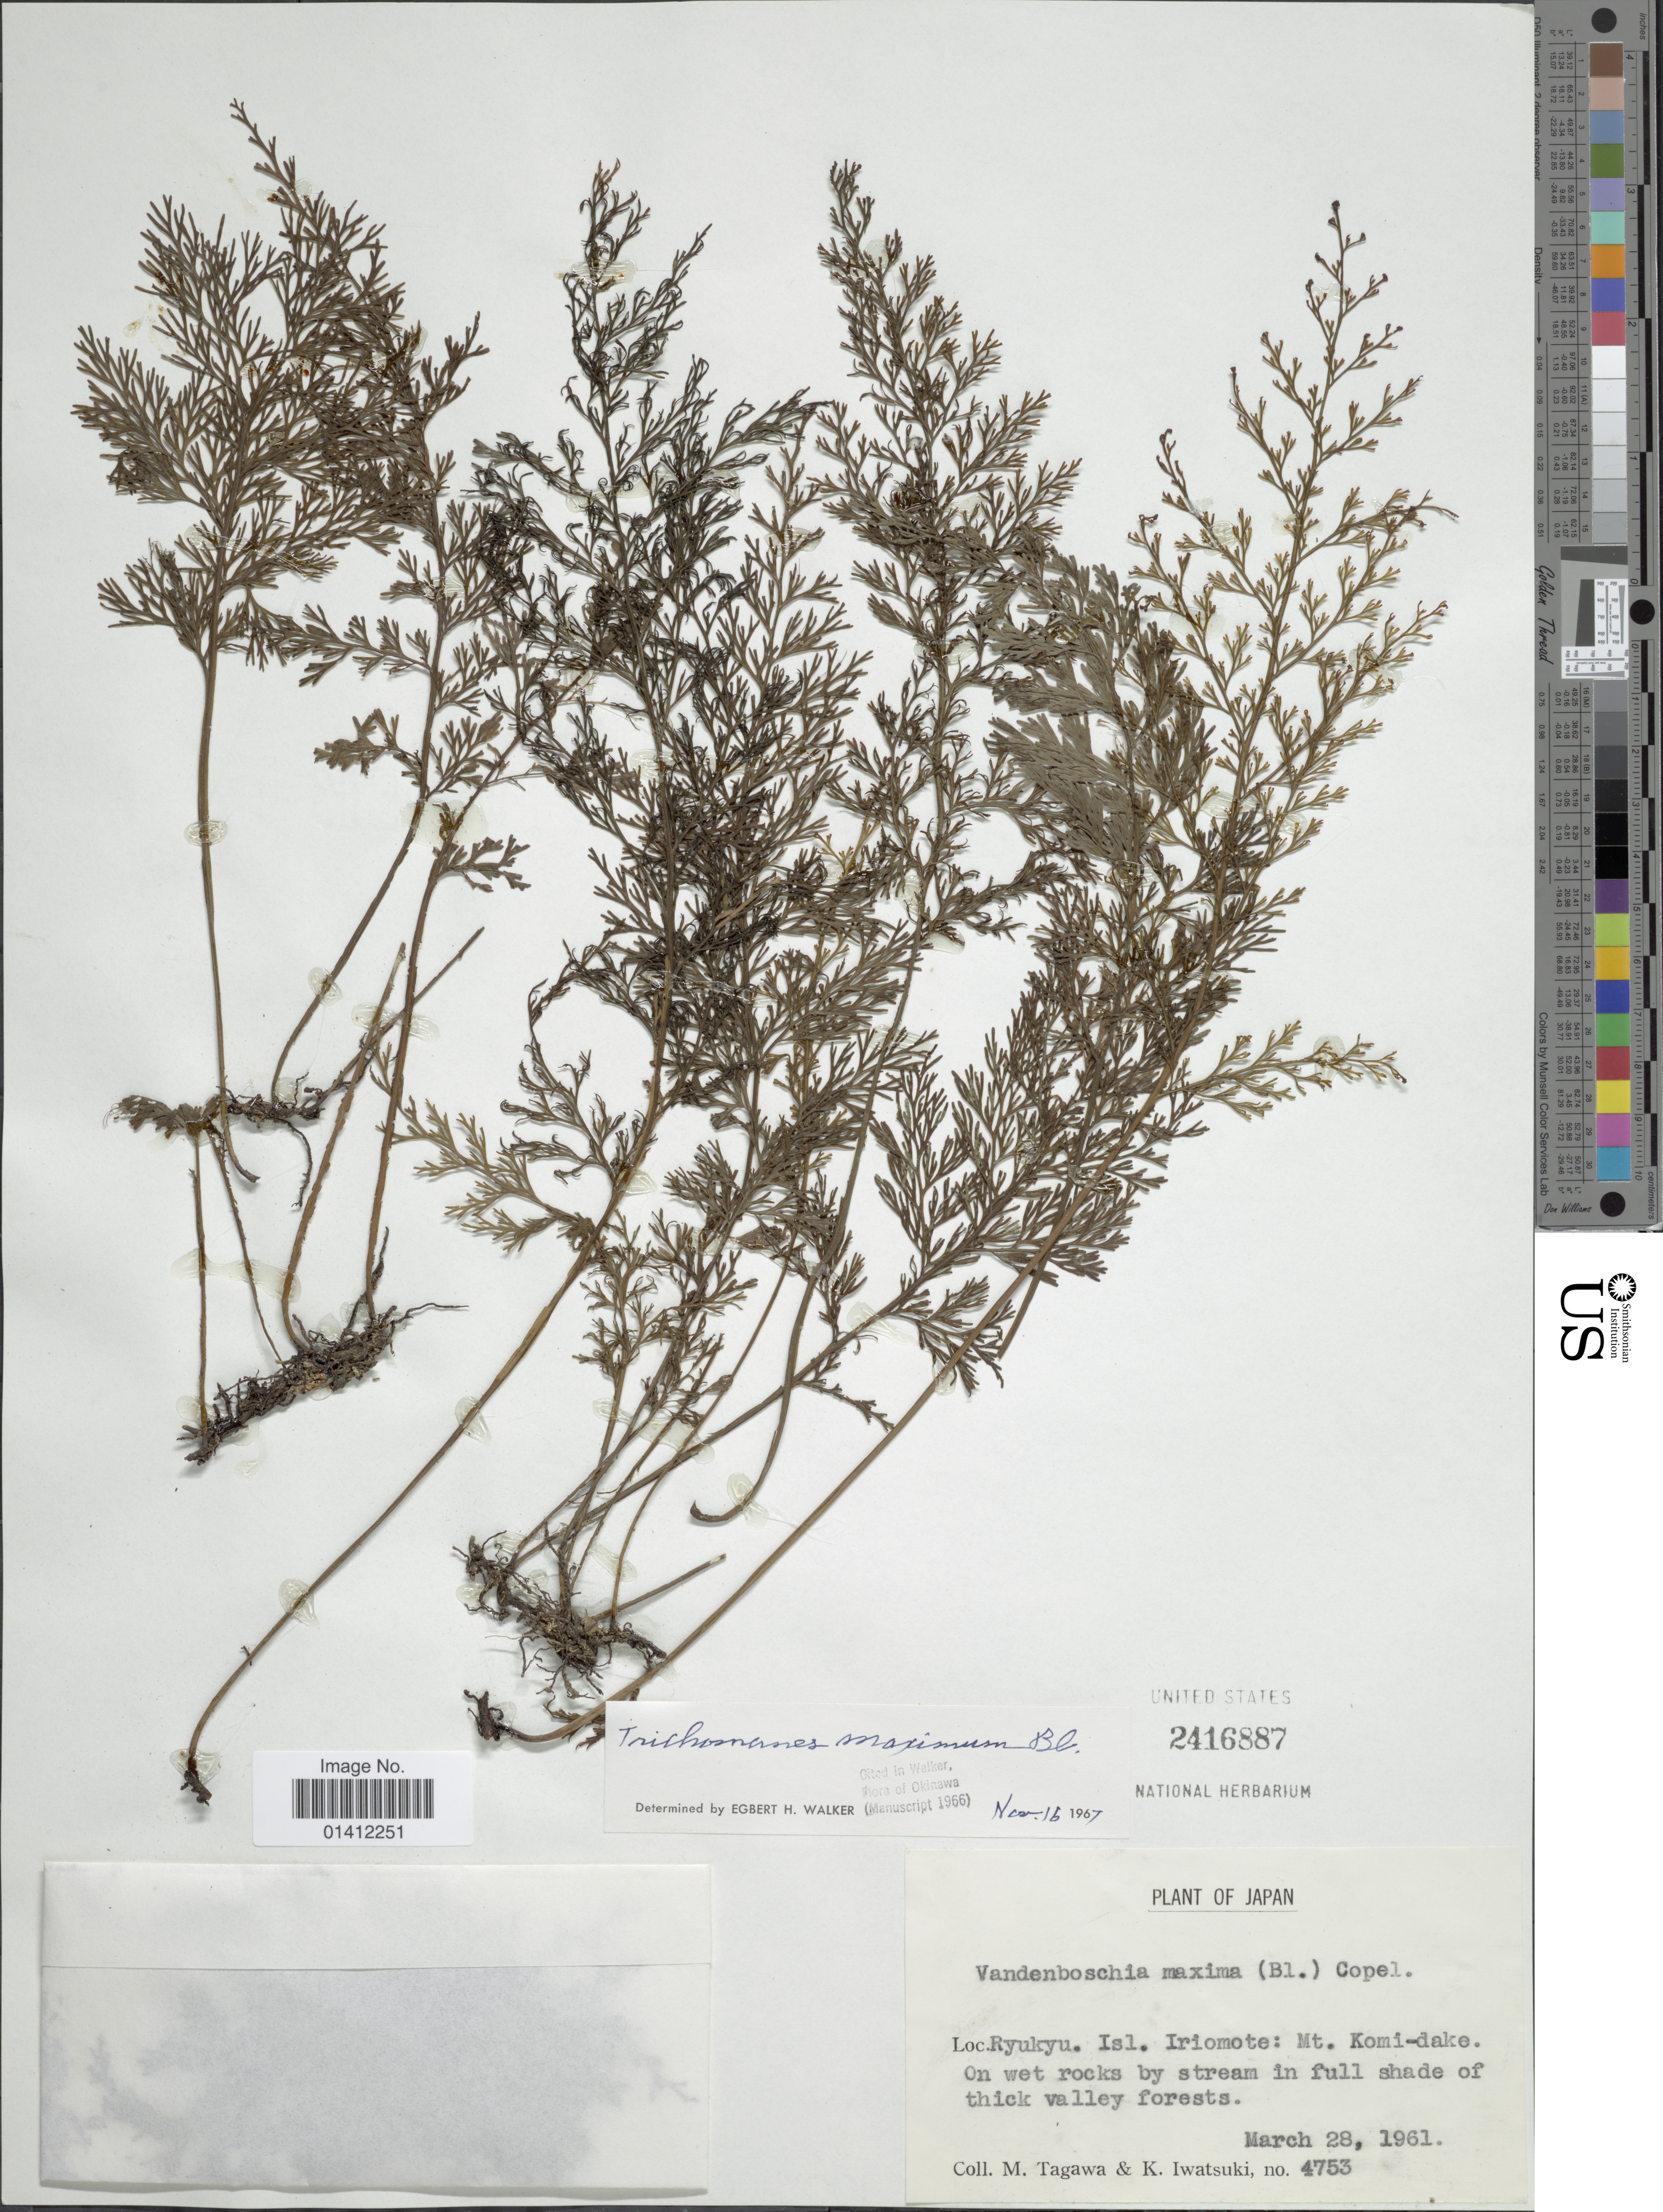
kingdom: Plantae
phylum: Tracheophyta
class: Polypodiopsida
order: Hymenophyllales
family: Hymenophyllaceae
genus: Vandenboschia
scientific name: Vandenboschia maxima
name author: (Blume) Copel.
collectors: M. Tagawa & K. Iwatsuki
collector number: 4753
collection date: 1961-03-28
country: Japan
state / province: Okinawa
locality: Ryukyu. Isl. Iriomote: Mt. Komi-dake. On wet rocks by stream in full shade of thick valley forests.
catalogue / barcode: US 2416887